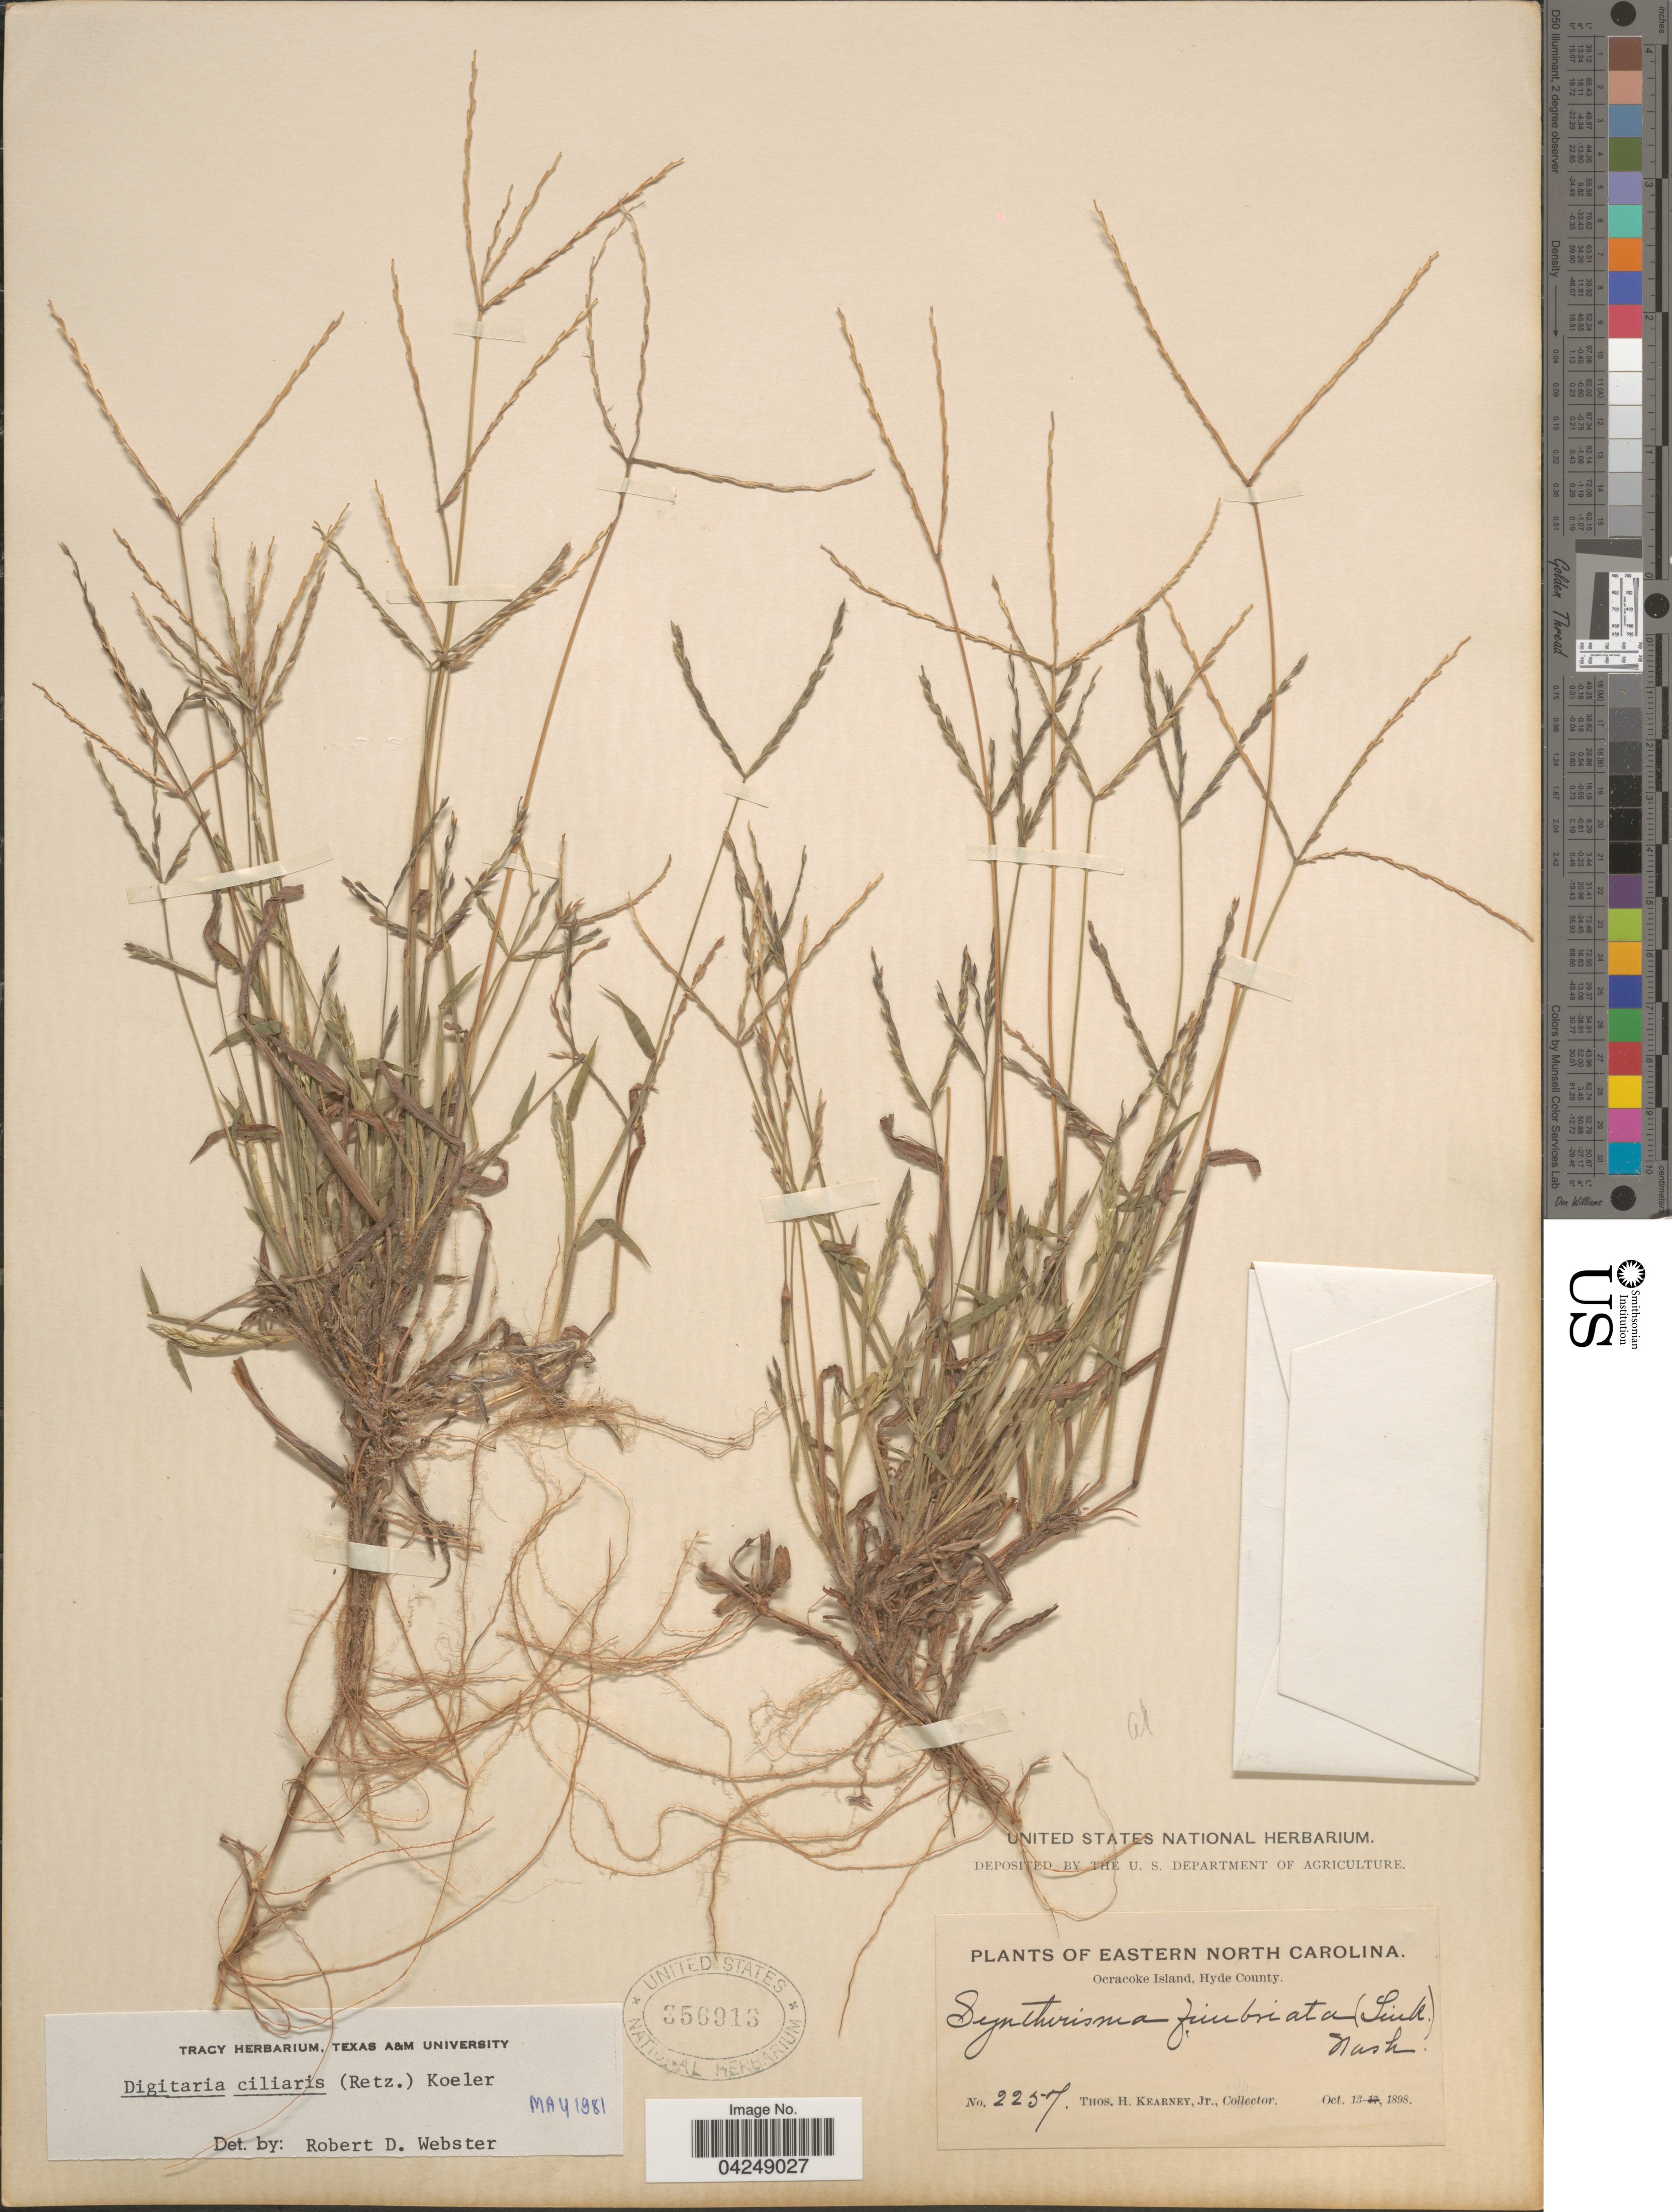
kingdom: Plantae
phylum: Tracheophyta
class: Liliopsida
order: Poales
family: Poaceae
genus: Digitaria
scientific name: Digitaria ciliaris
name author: (Retz.) Koeler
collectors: T. H. Kearney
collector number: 2257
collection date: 1898-10-13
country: United States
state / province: North Carolina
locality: Eastern North Carolina. Ocracoke Island, Hyde County.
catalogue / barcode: US 356913